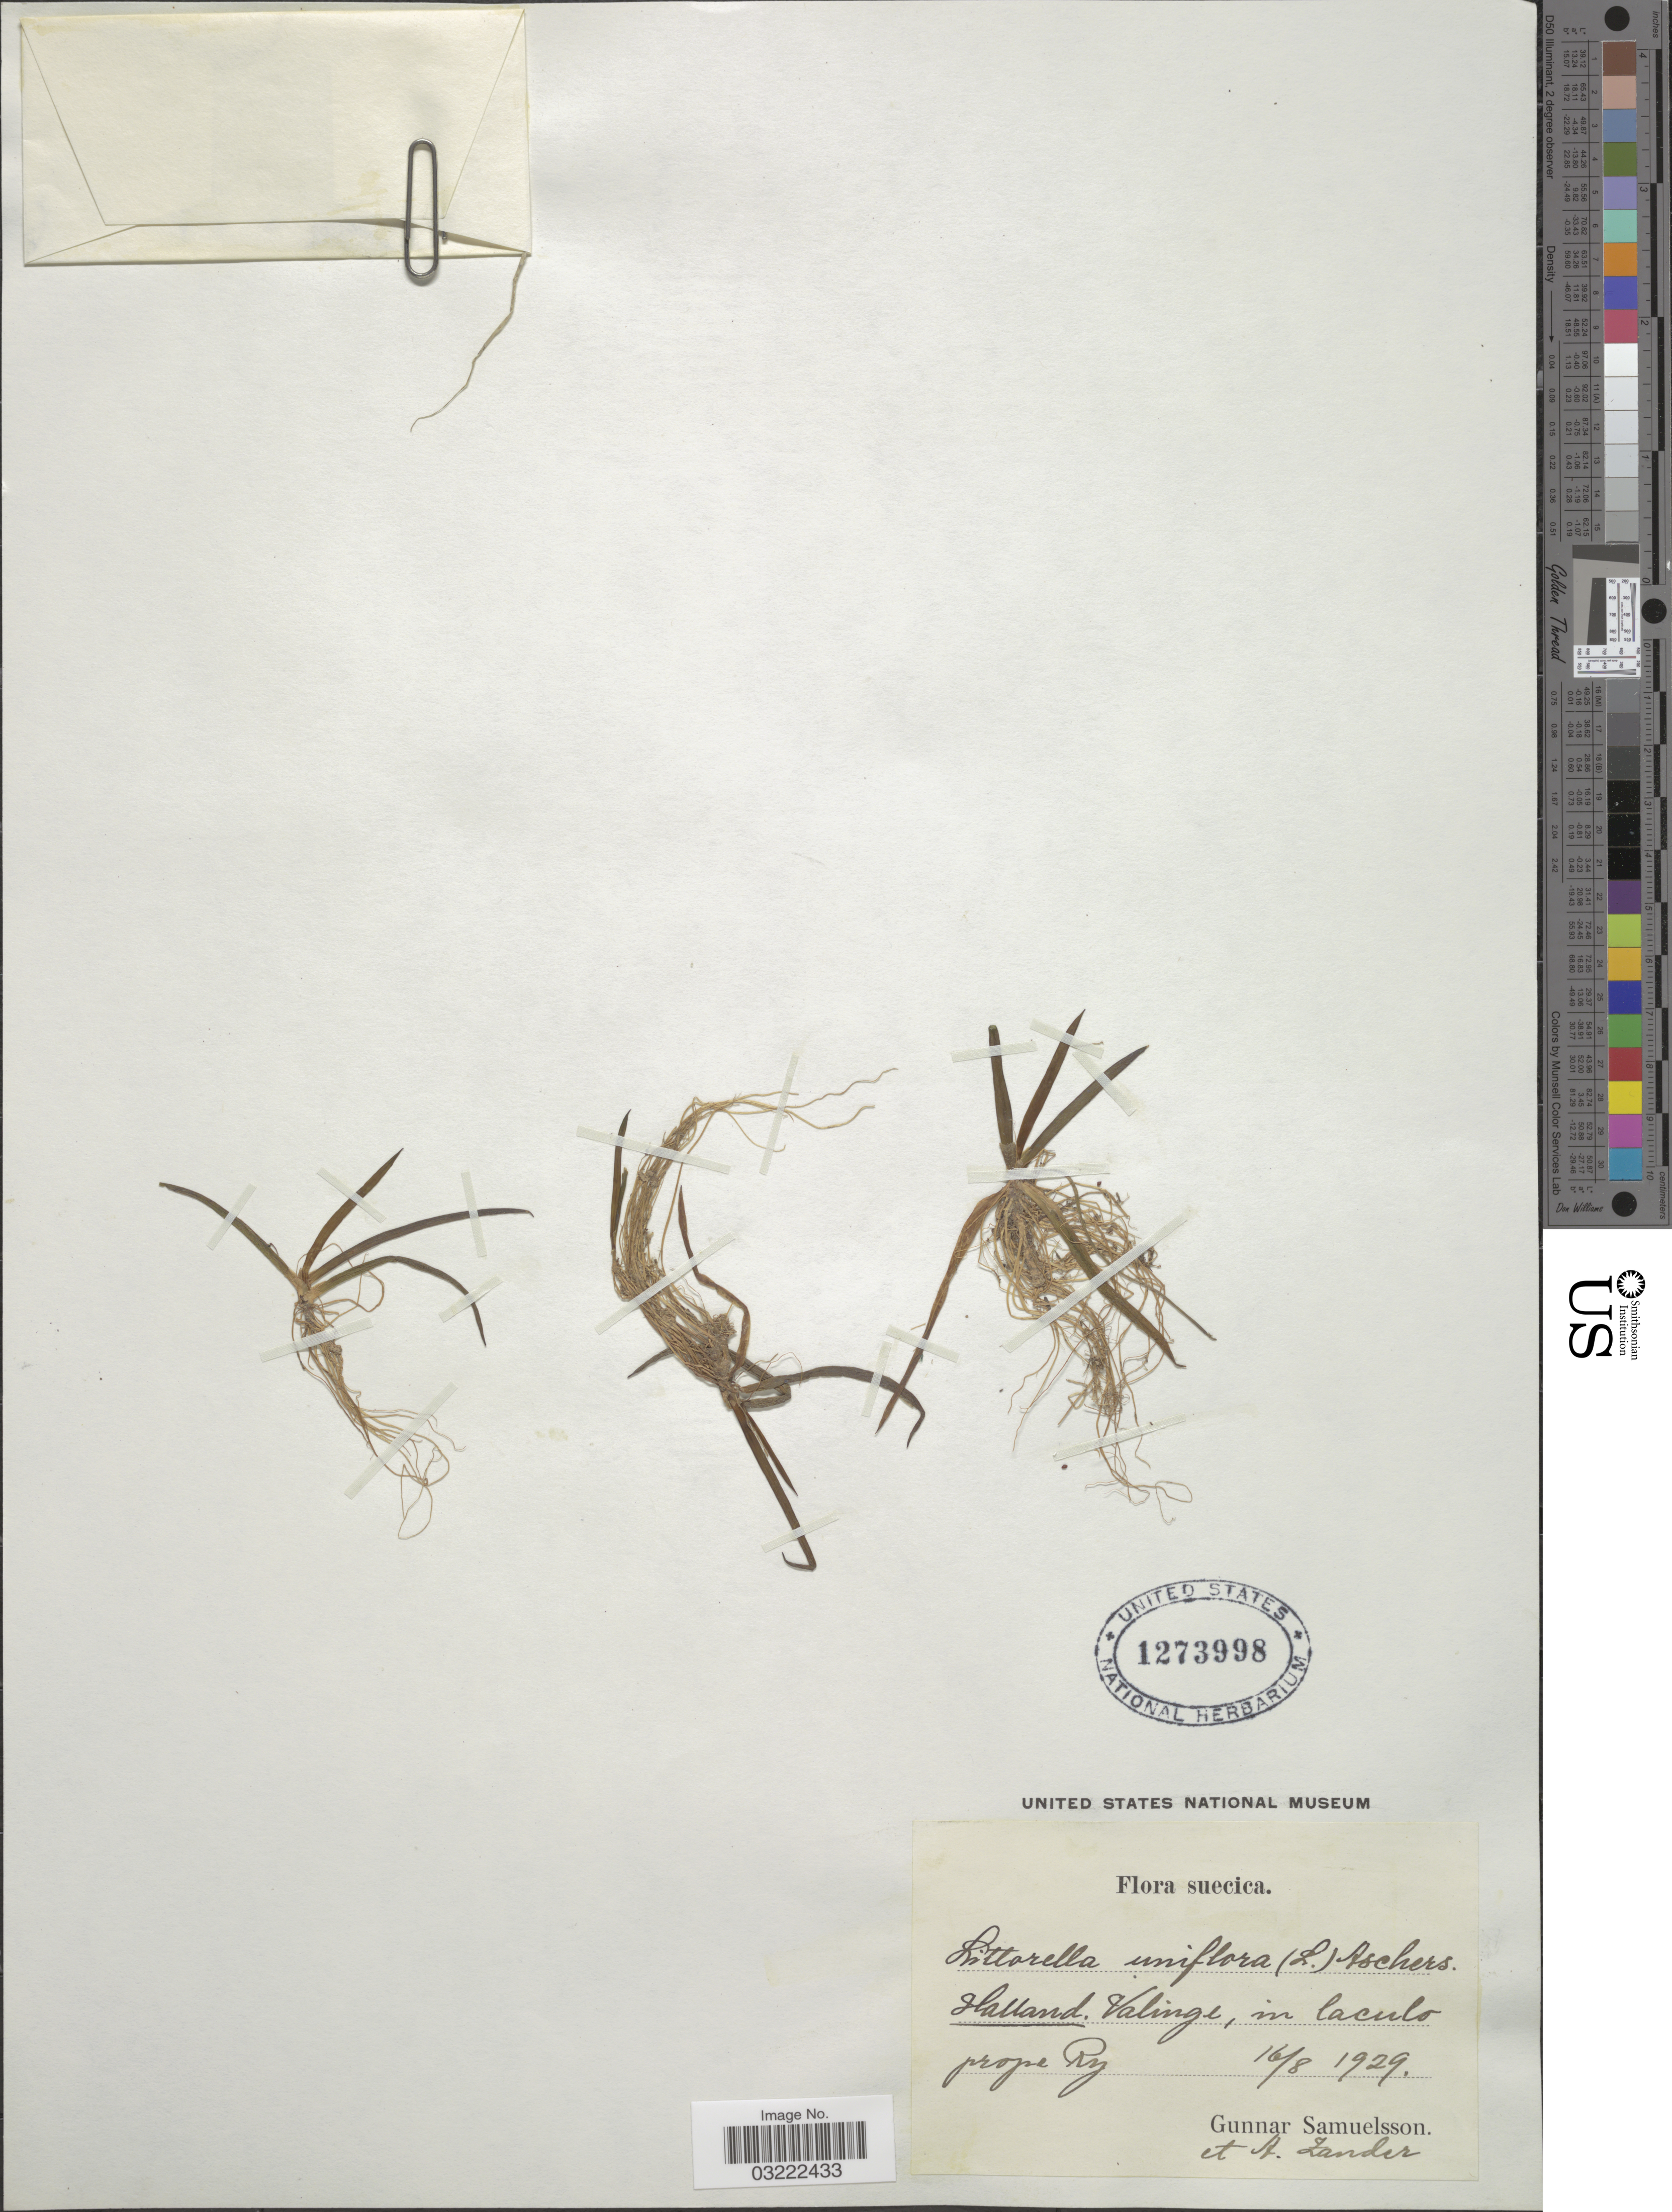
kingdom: Plantae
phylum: Tracheophyta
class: Magnoliopsida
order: Lamiales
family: Plantaginaceae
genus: Littorella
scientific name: Littorella uniflora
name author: (L.) Asch.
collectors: G. Samuelsson & A. Zander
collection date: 1929-08-16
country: Sweden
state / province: Halland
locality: Suecica, Halland, Valinge, in laculo prope Ry.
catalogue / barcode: US 1273998